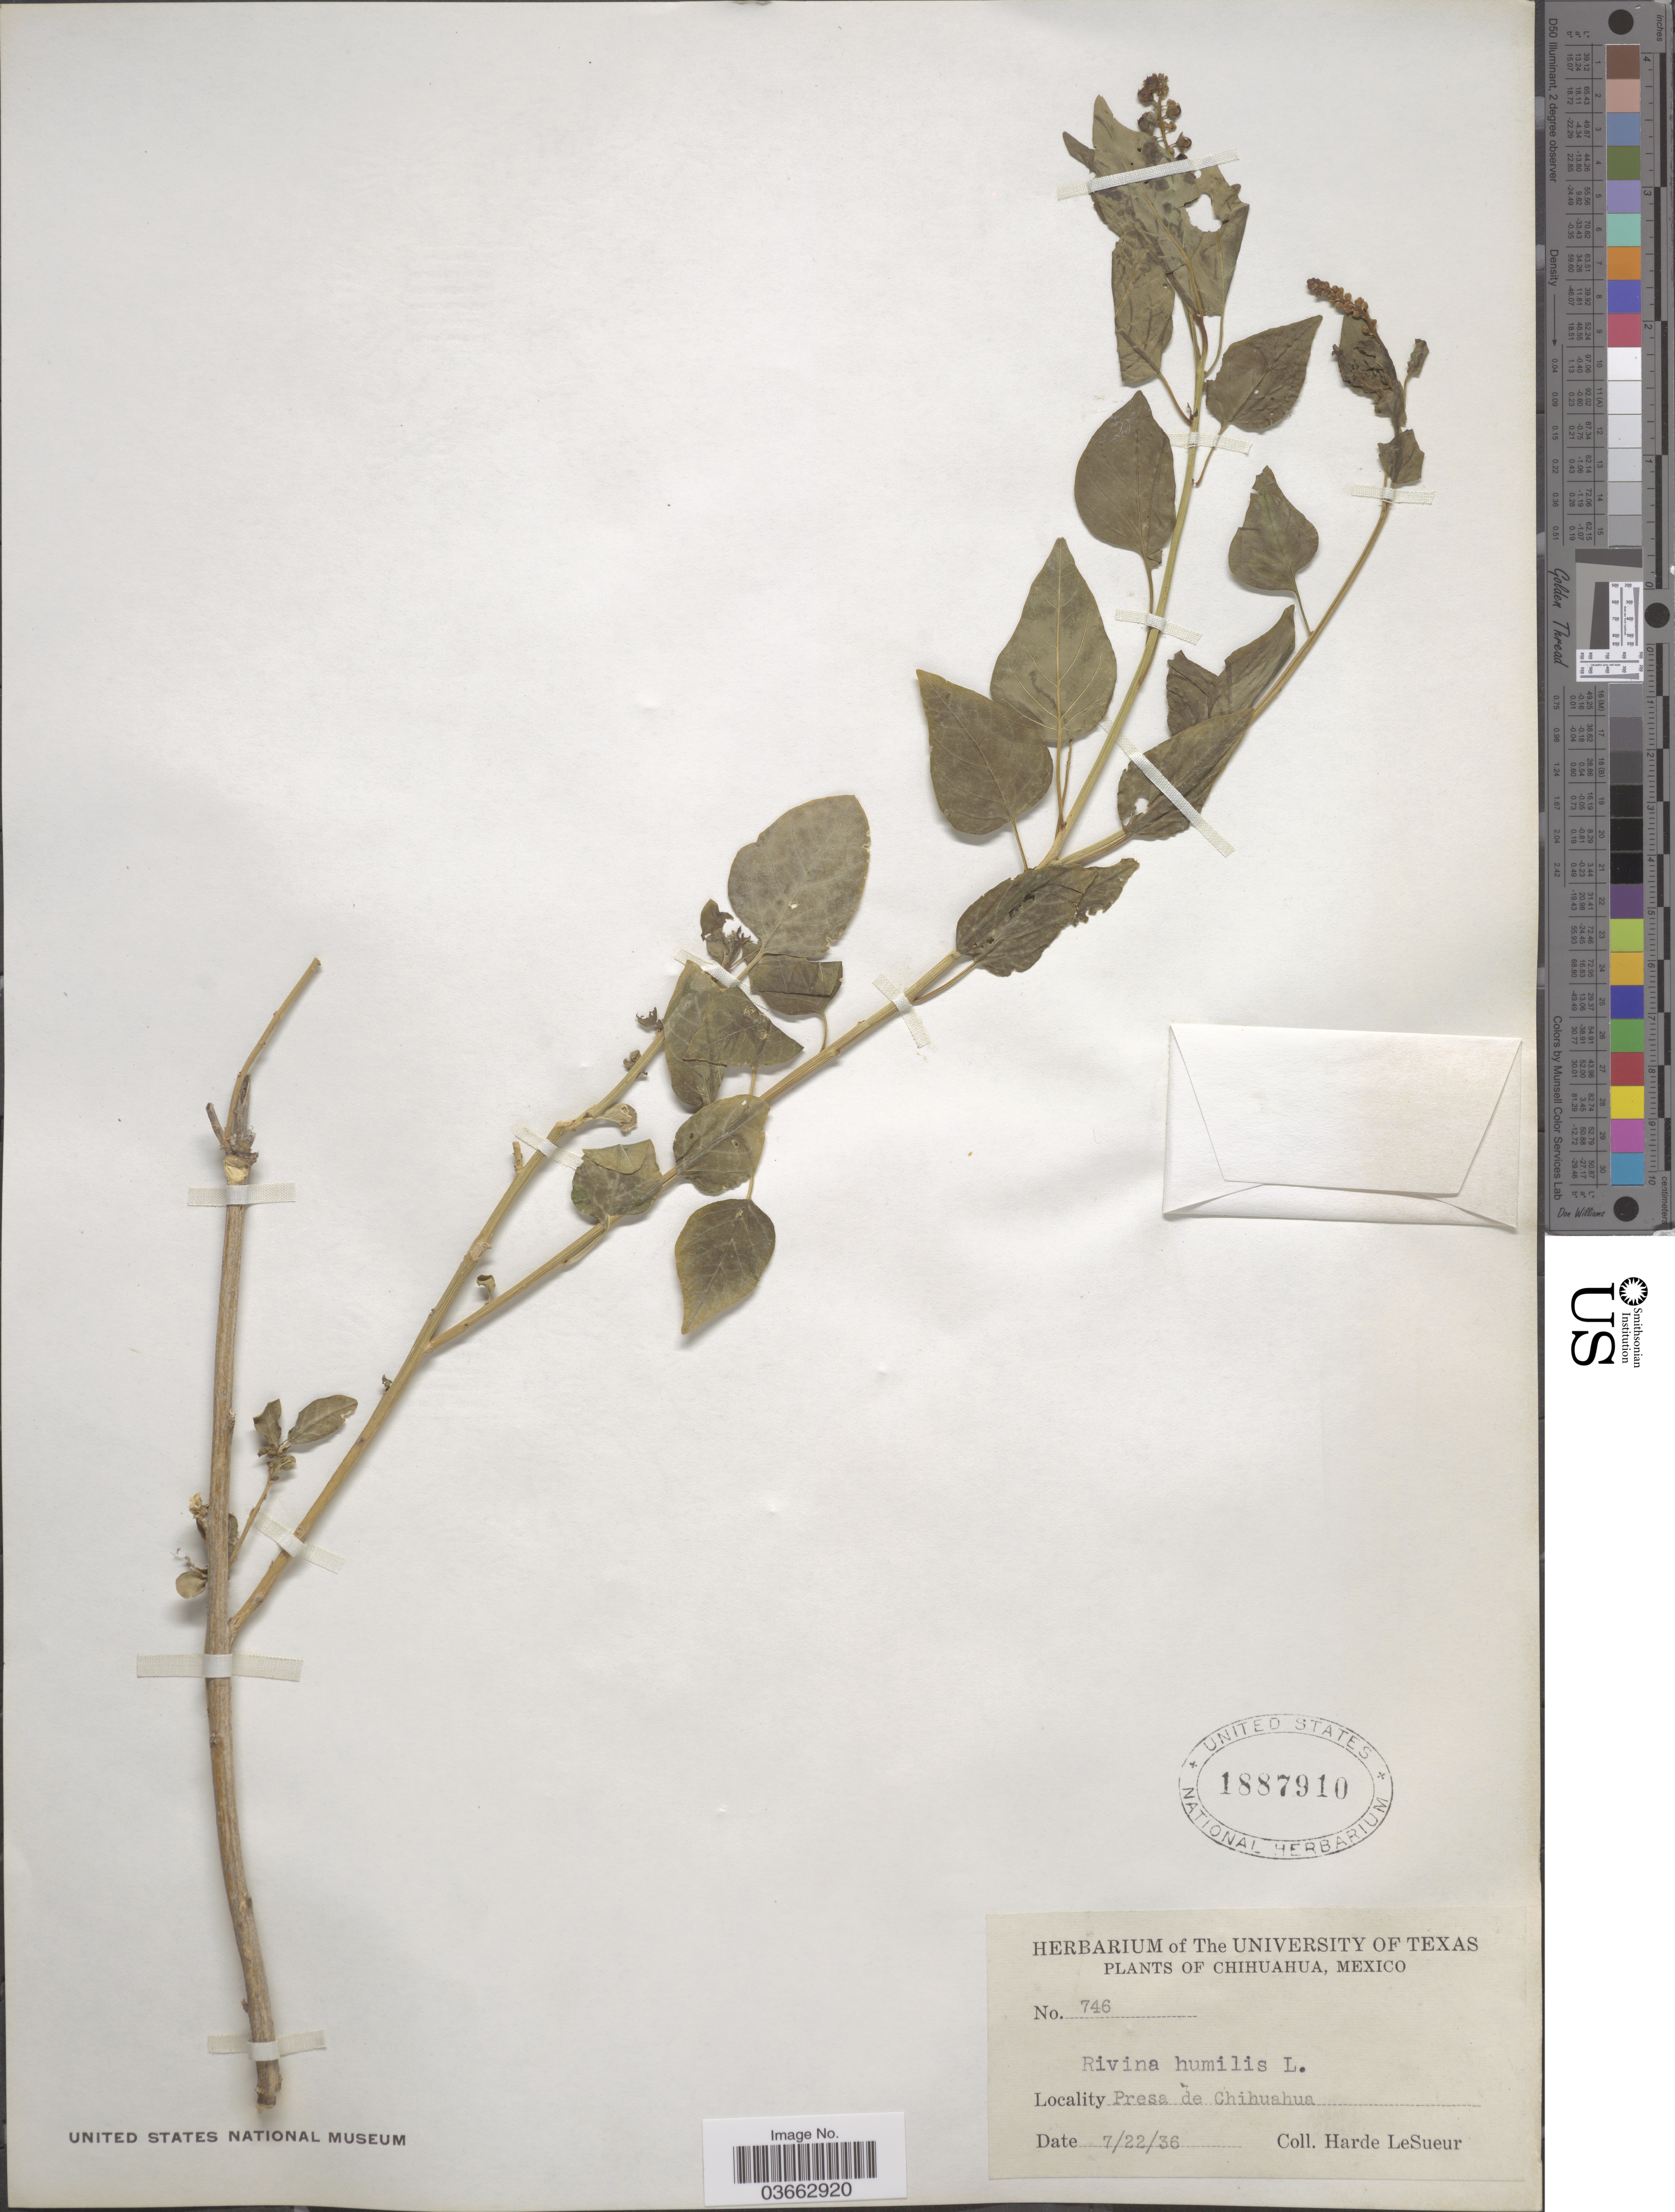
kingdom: Plantae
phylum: Tracheophyta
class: Magnoliopsida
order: Caryophyllales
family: Phytolaccaceae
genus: Rivina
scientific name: Rivina humilis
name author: L.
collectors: H. LeSueur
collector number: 746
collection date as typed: Transcribed d/m/y: 22/7/36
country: Mexico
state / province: Chihuahua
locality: Presa de Chihuahua.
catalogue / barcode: US 1887910